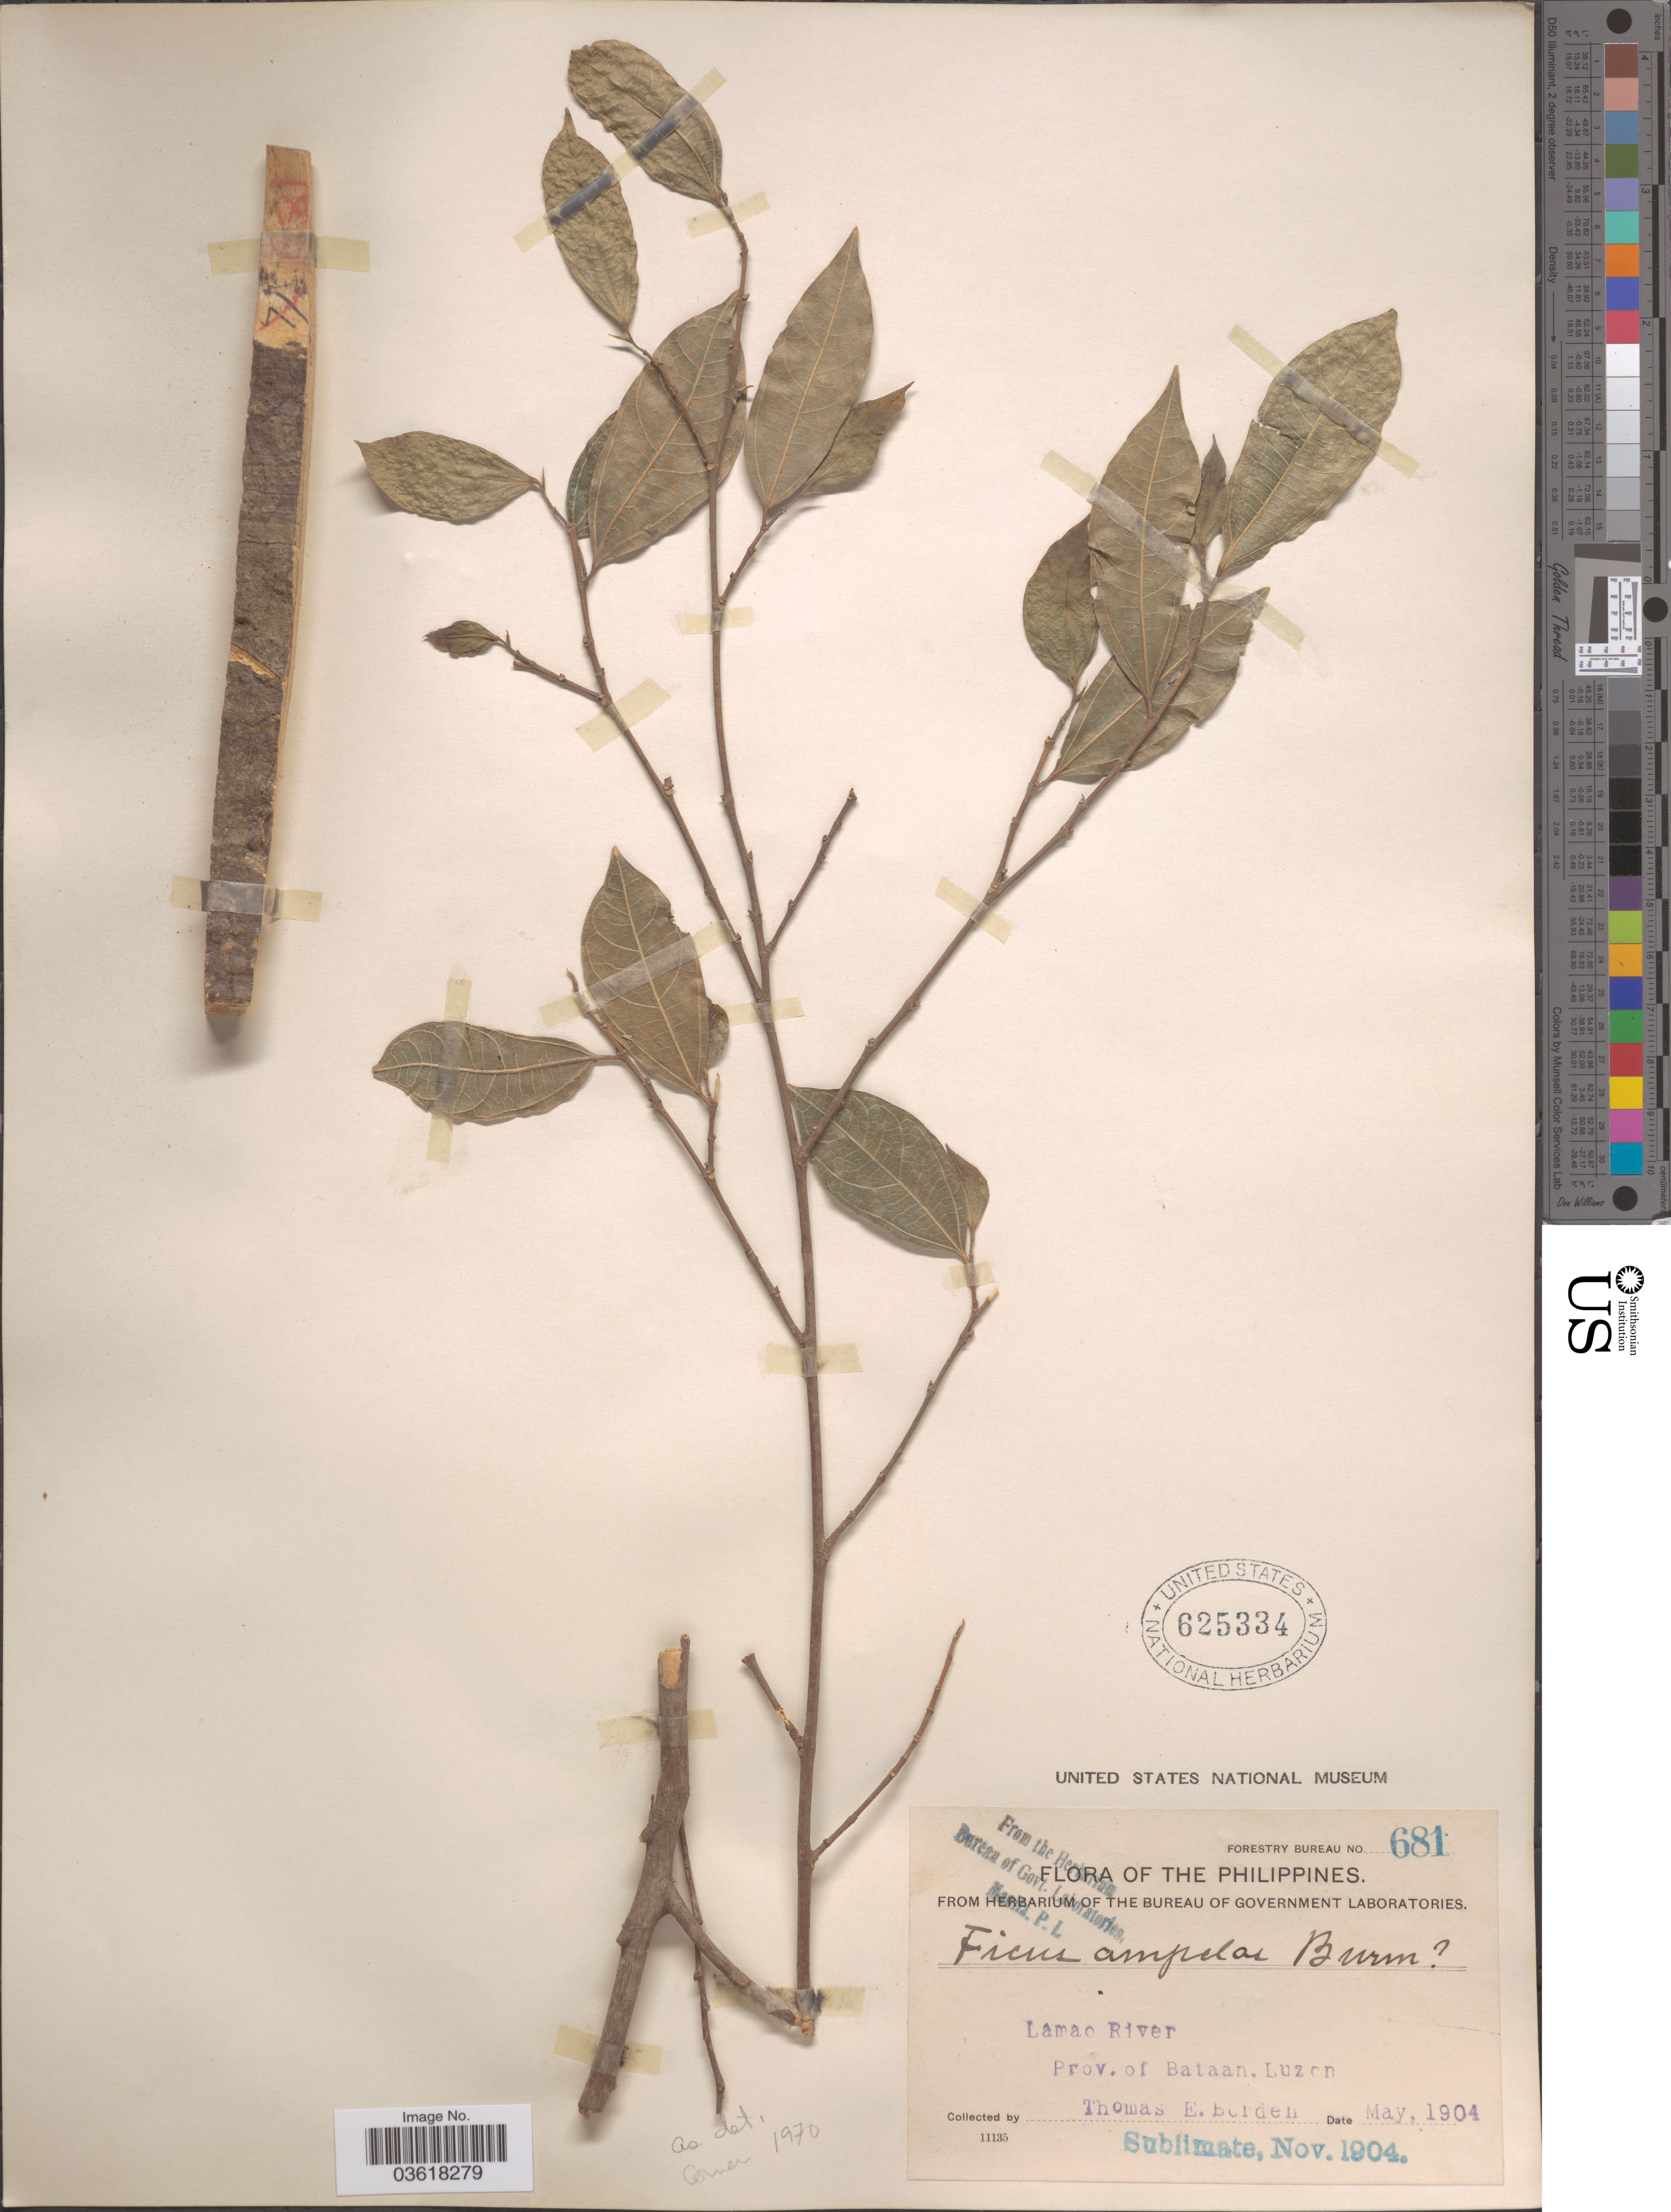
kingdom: Plantae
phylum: Tracheophyta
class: Magnoliopsida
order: Rosales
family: Moraceae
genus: Ficus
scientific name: Ficus ampelos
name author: Burm. f.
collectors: T. E. Borden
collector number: Forestry Bureau 681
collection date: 1904-05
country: Philippines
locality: Lamao River, Prov. of Bataan, Luzon.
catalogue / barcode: US 625334